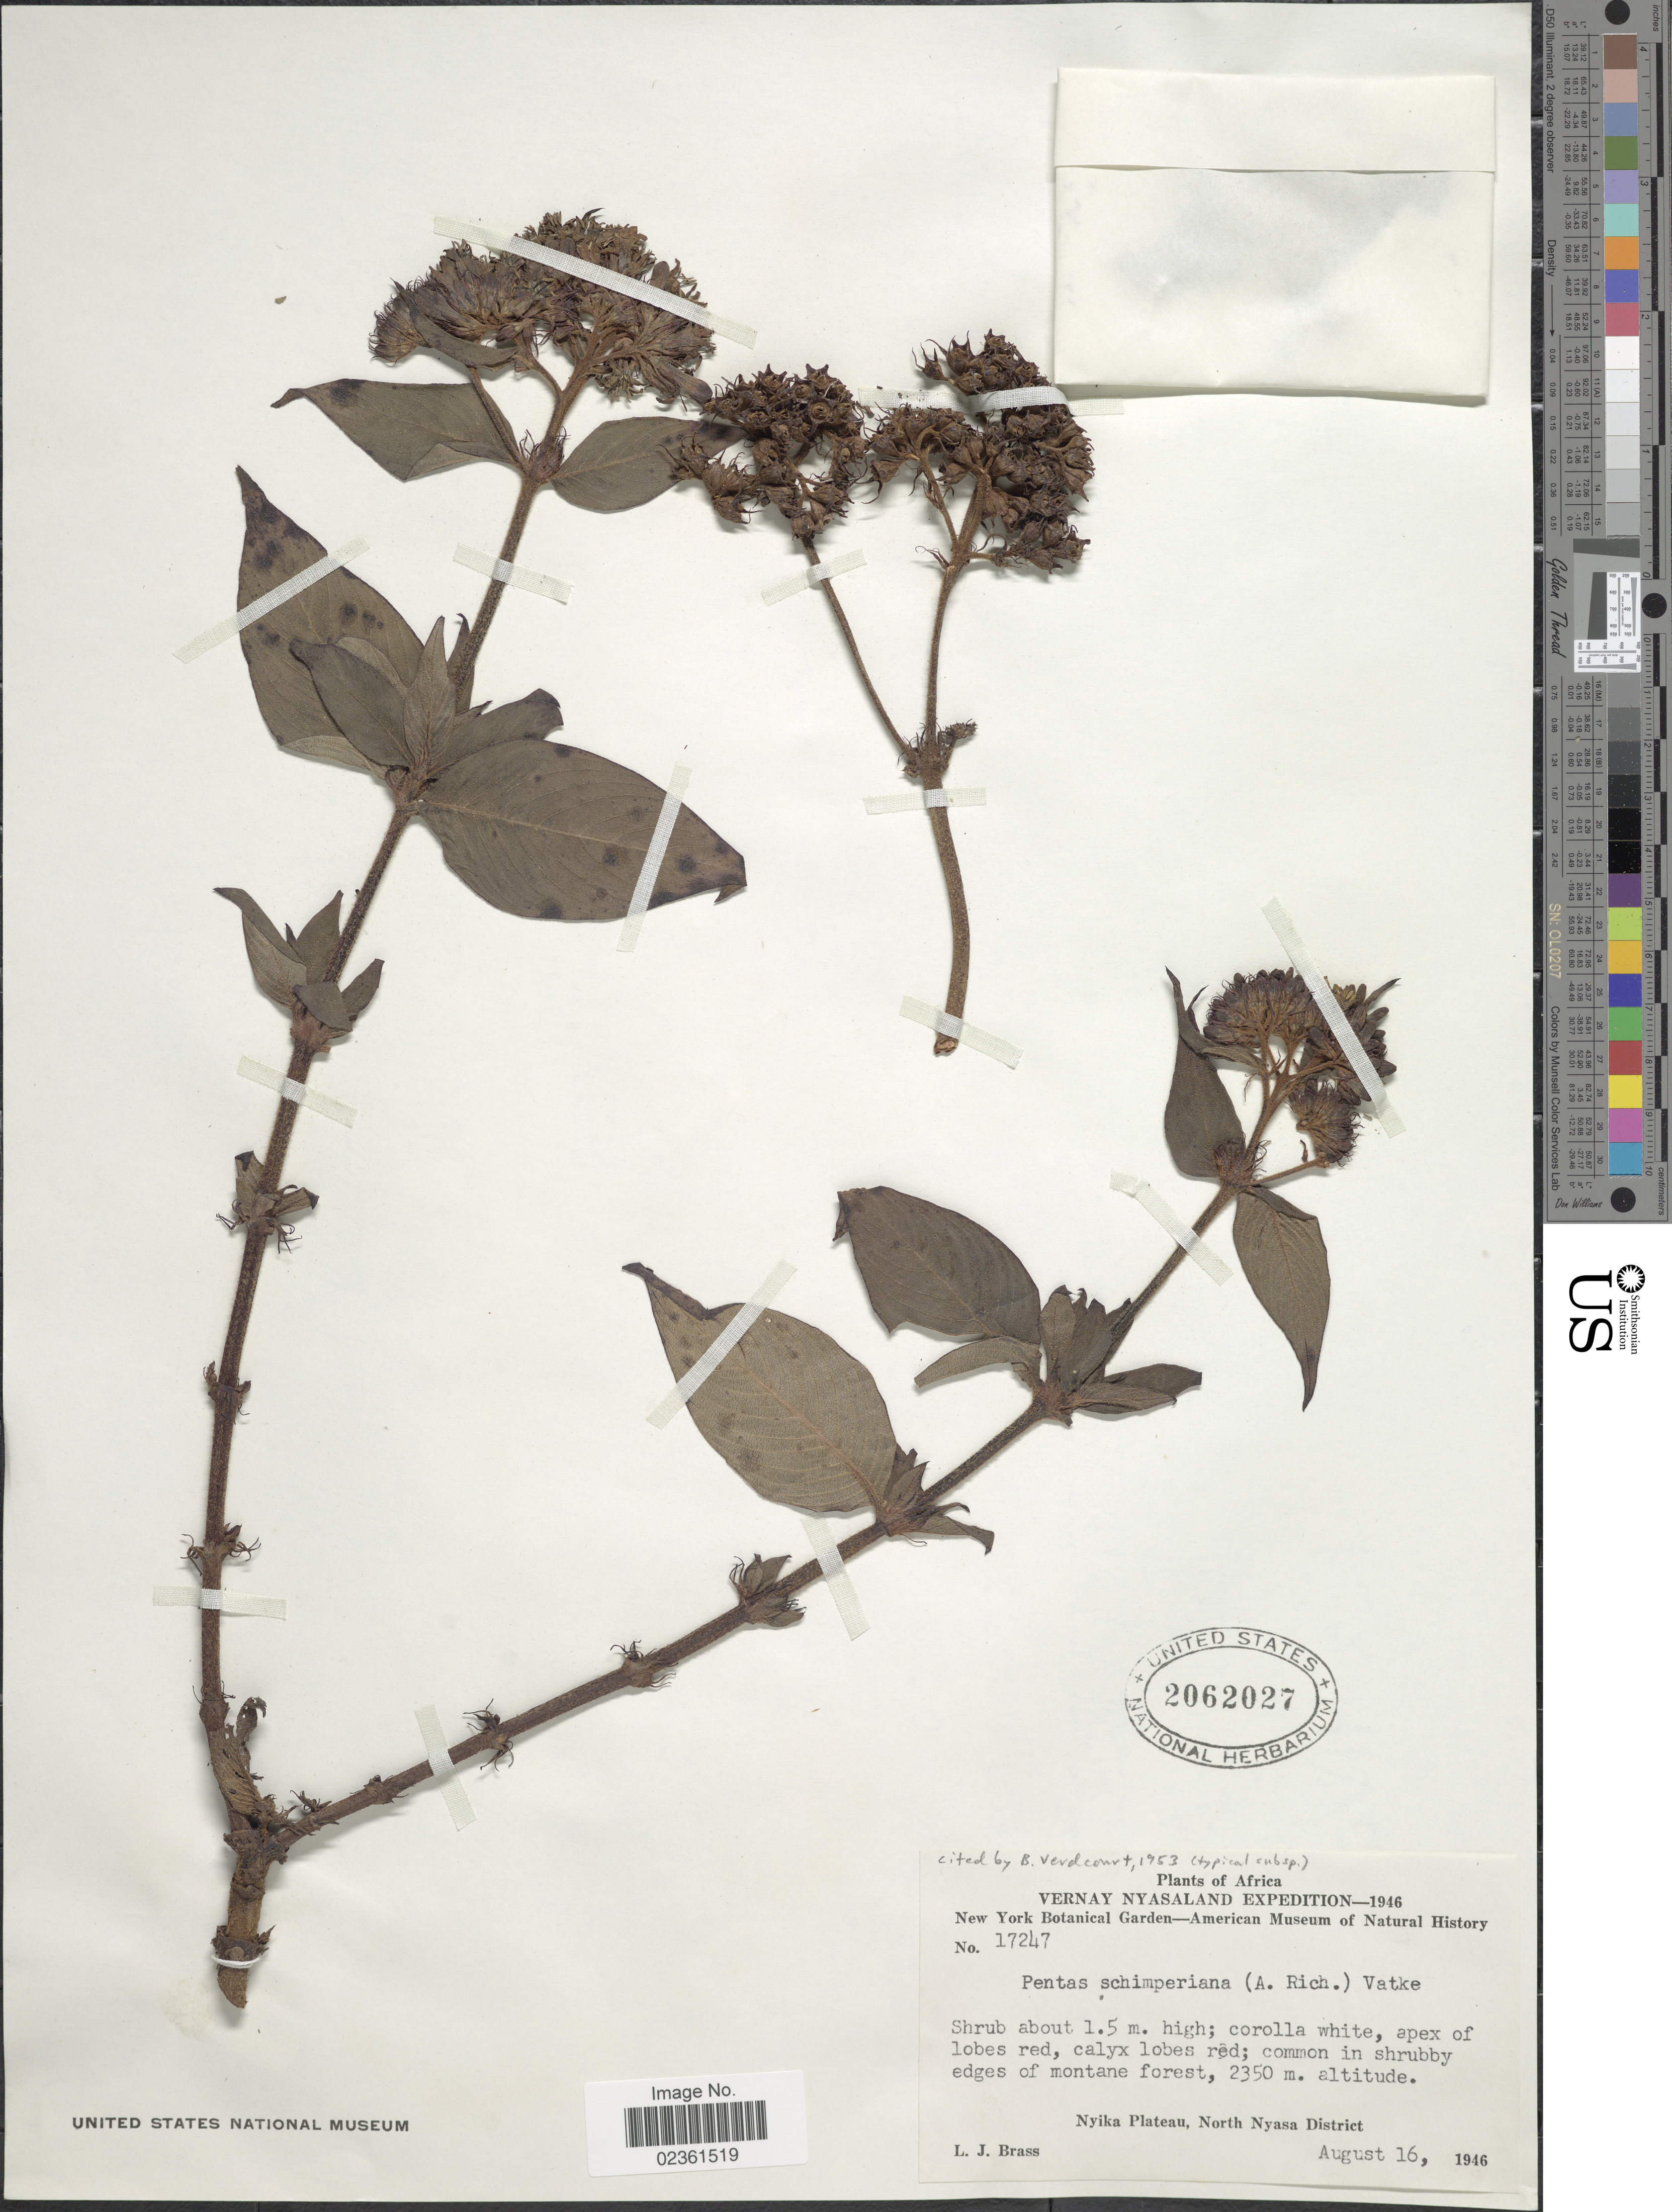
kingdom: Plantae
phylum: Tracheophyta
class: Magnoliopsida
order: Gentianales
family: Rubiaceae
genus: Pentas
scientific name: Pentas schimperiana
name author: Vatke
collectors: L. J. Brass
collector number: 17247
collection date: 1946-08-16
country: Malawi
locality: Vernay Nyasaland, common in shrubby edges of montane forest, Nyika Plateau, North Nyasa District.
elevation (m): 2350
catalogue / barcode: US 2062027